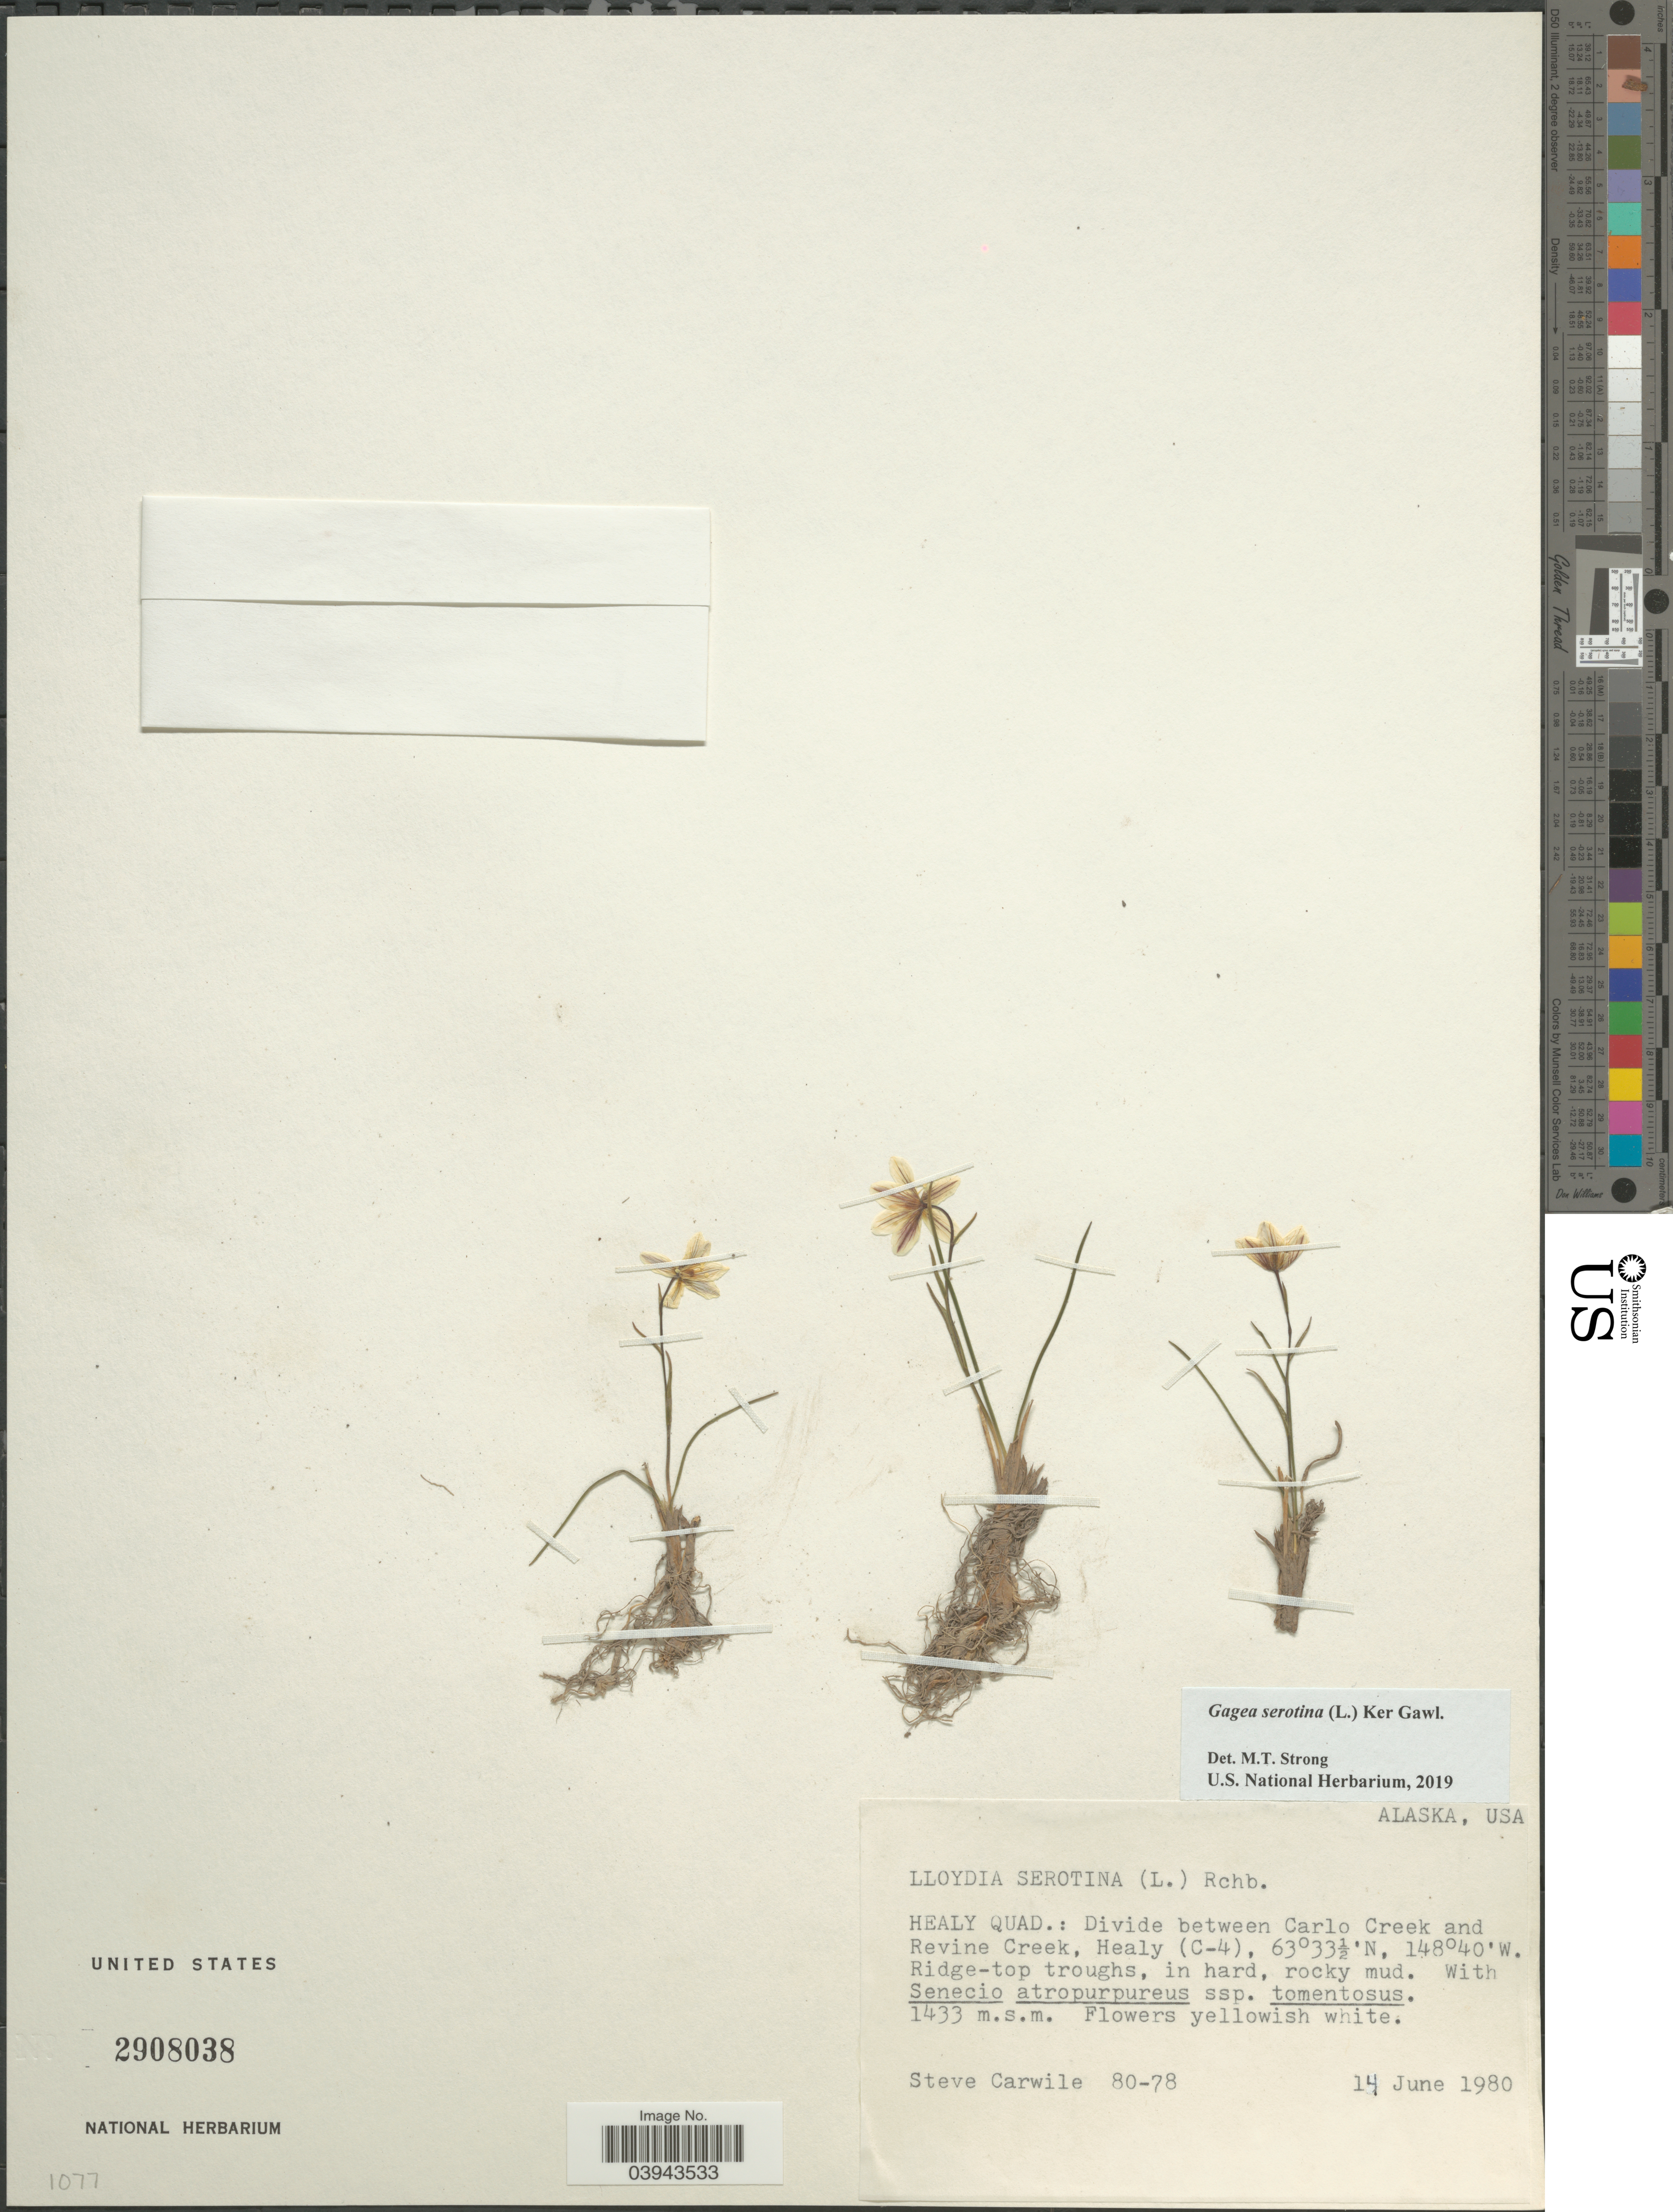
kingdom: Plantae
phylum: Tracheophyta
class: Liliopsida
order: Liliales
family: Liliaceae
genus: Lloydia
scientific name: Lloydia serotina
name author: (L.) Salisb. ex Rchb.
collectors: S. Carwile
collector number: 80-78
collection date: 1980-06-14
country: United States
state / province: Alaska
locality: Healy Quad.: Divide between Carlo Creek and Revine Creek, Healy (C-4).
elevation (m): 1433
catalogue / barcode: US 2908038